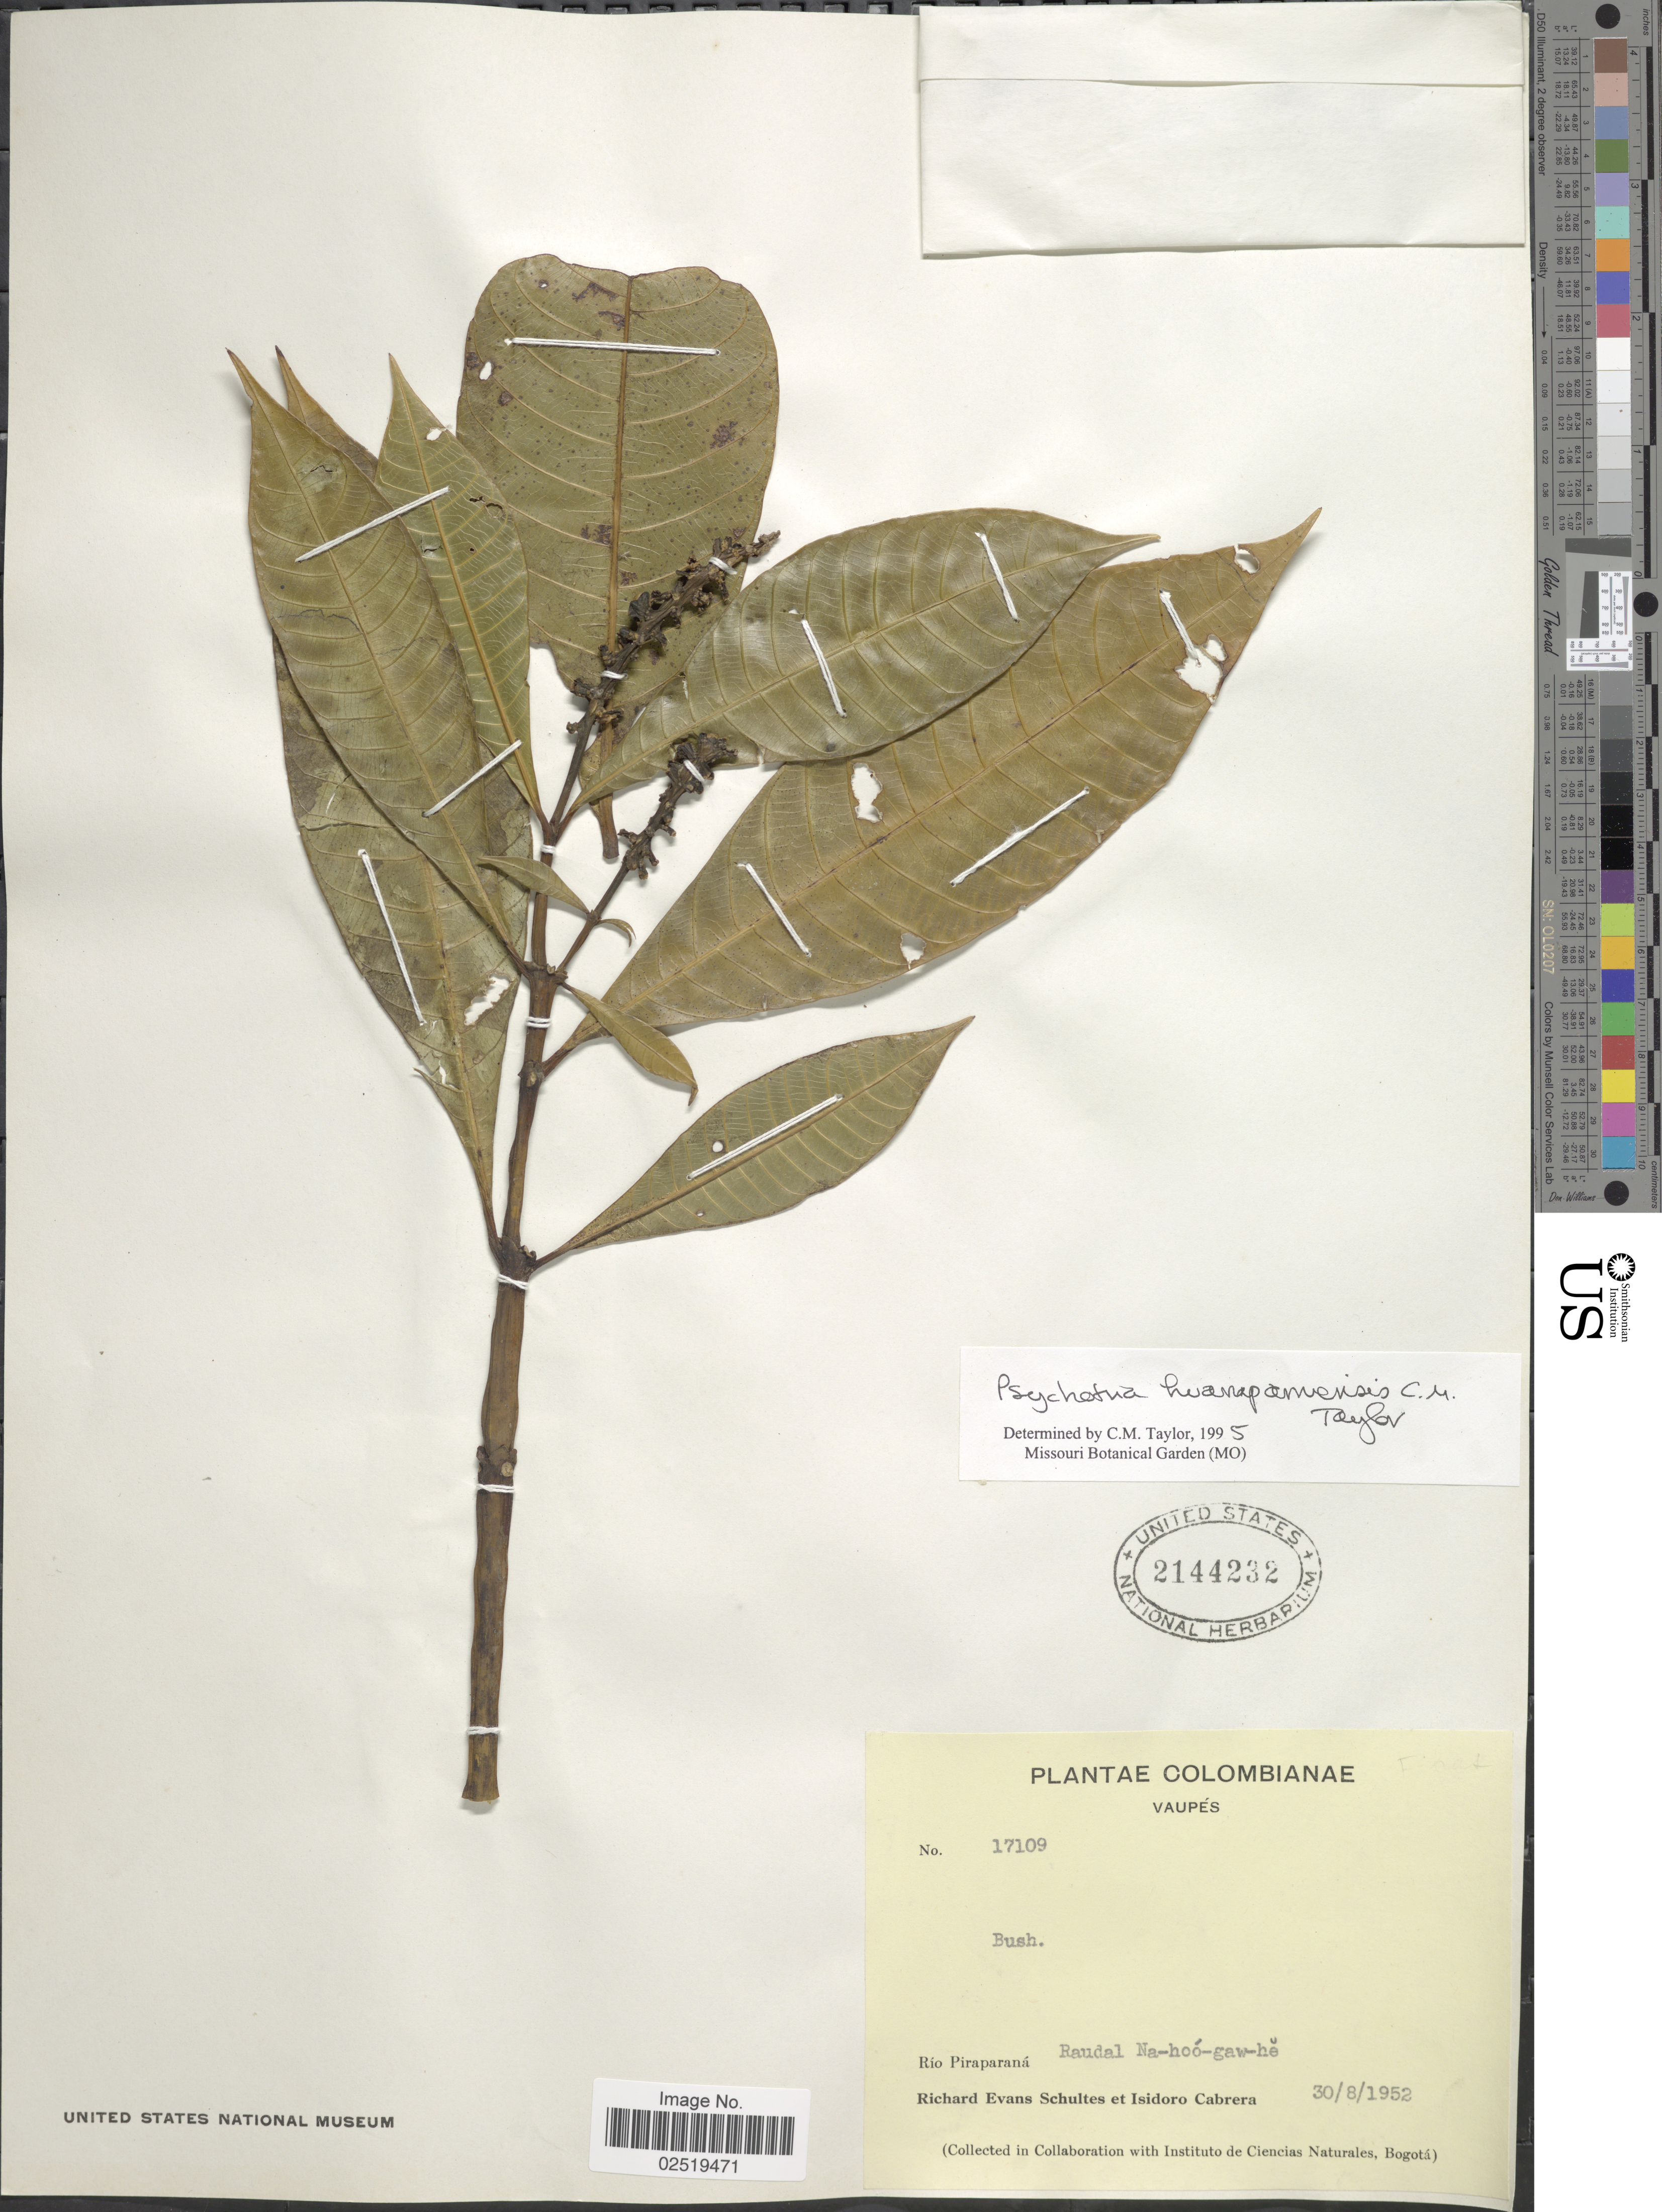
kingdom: Plantae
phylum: Tracheophyta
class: Magnoliopsida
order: Gentianales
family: Rubiaceae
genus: Psychotria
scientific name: Psychotria huampamiensis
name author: C.M. Taylor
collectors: R. E. Schultes & I. Cabrera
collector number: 17109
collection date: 1952-08-30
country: Colombia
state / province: Vaupés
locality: Vaupés, Rio Piraparana. Raudal Na-hoo-gaw-he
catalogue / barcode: US 2144232